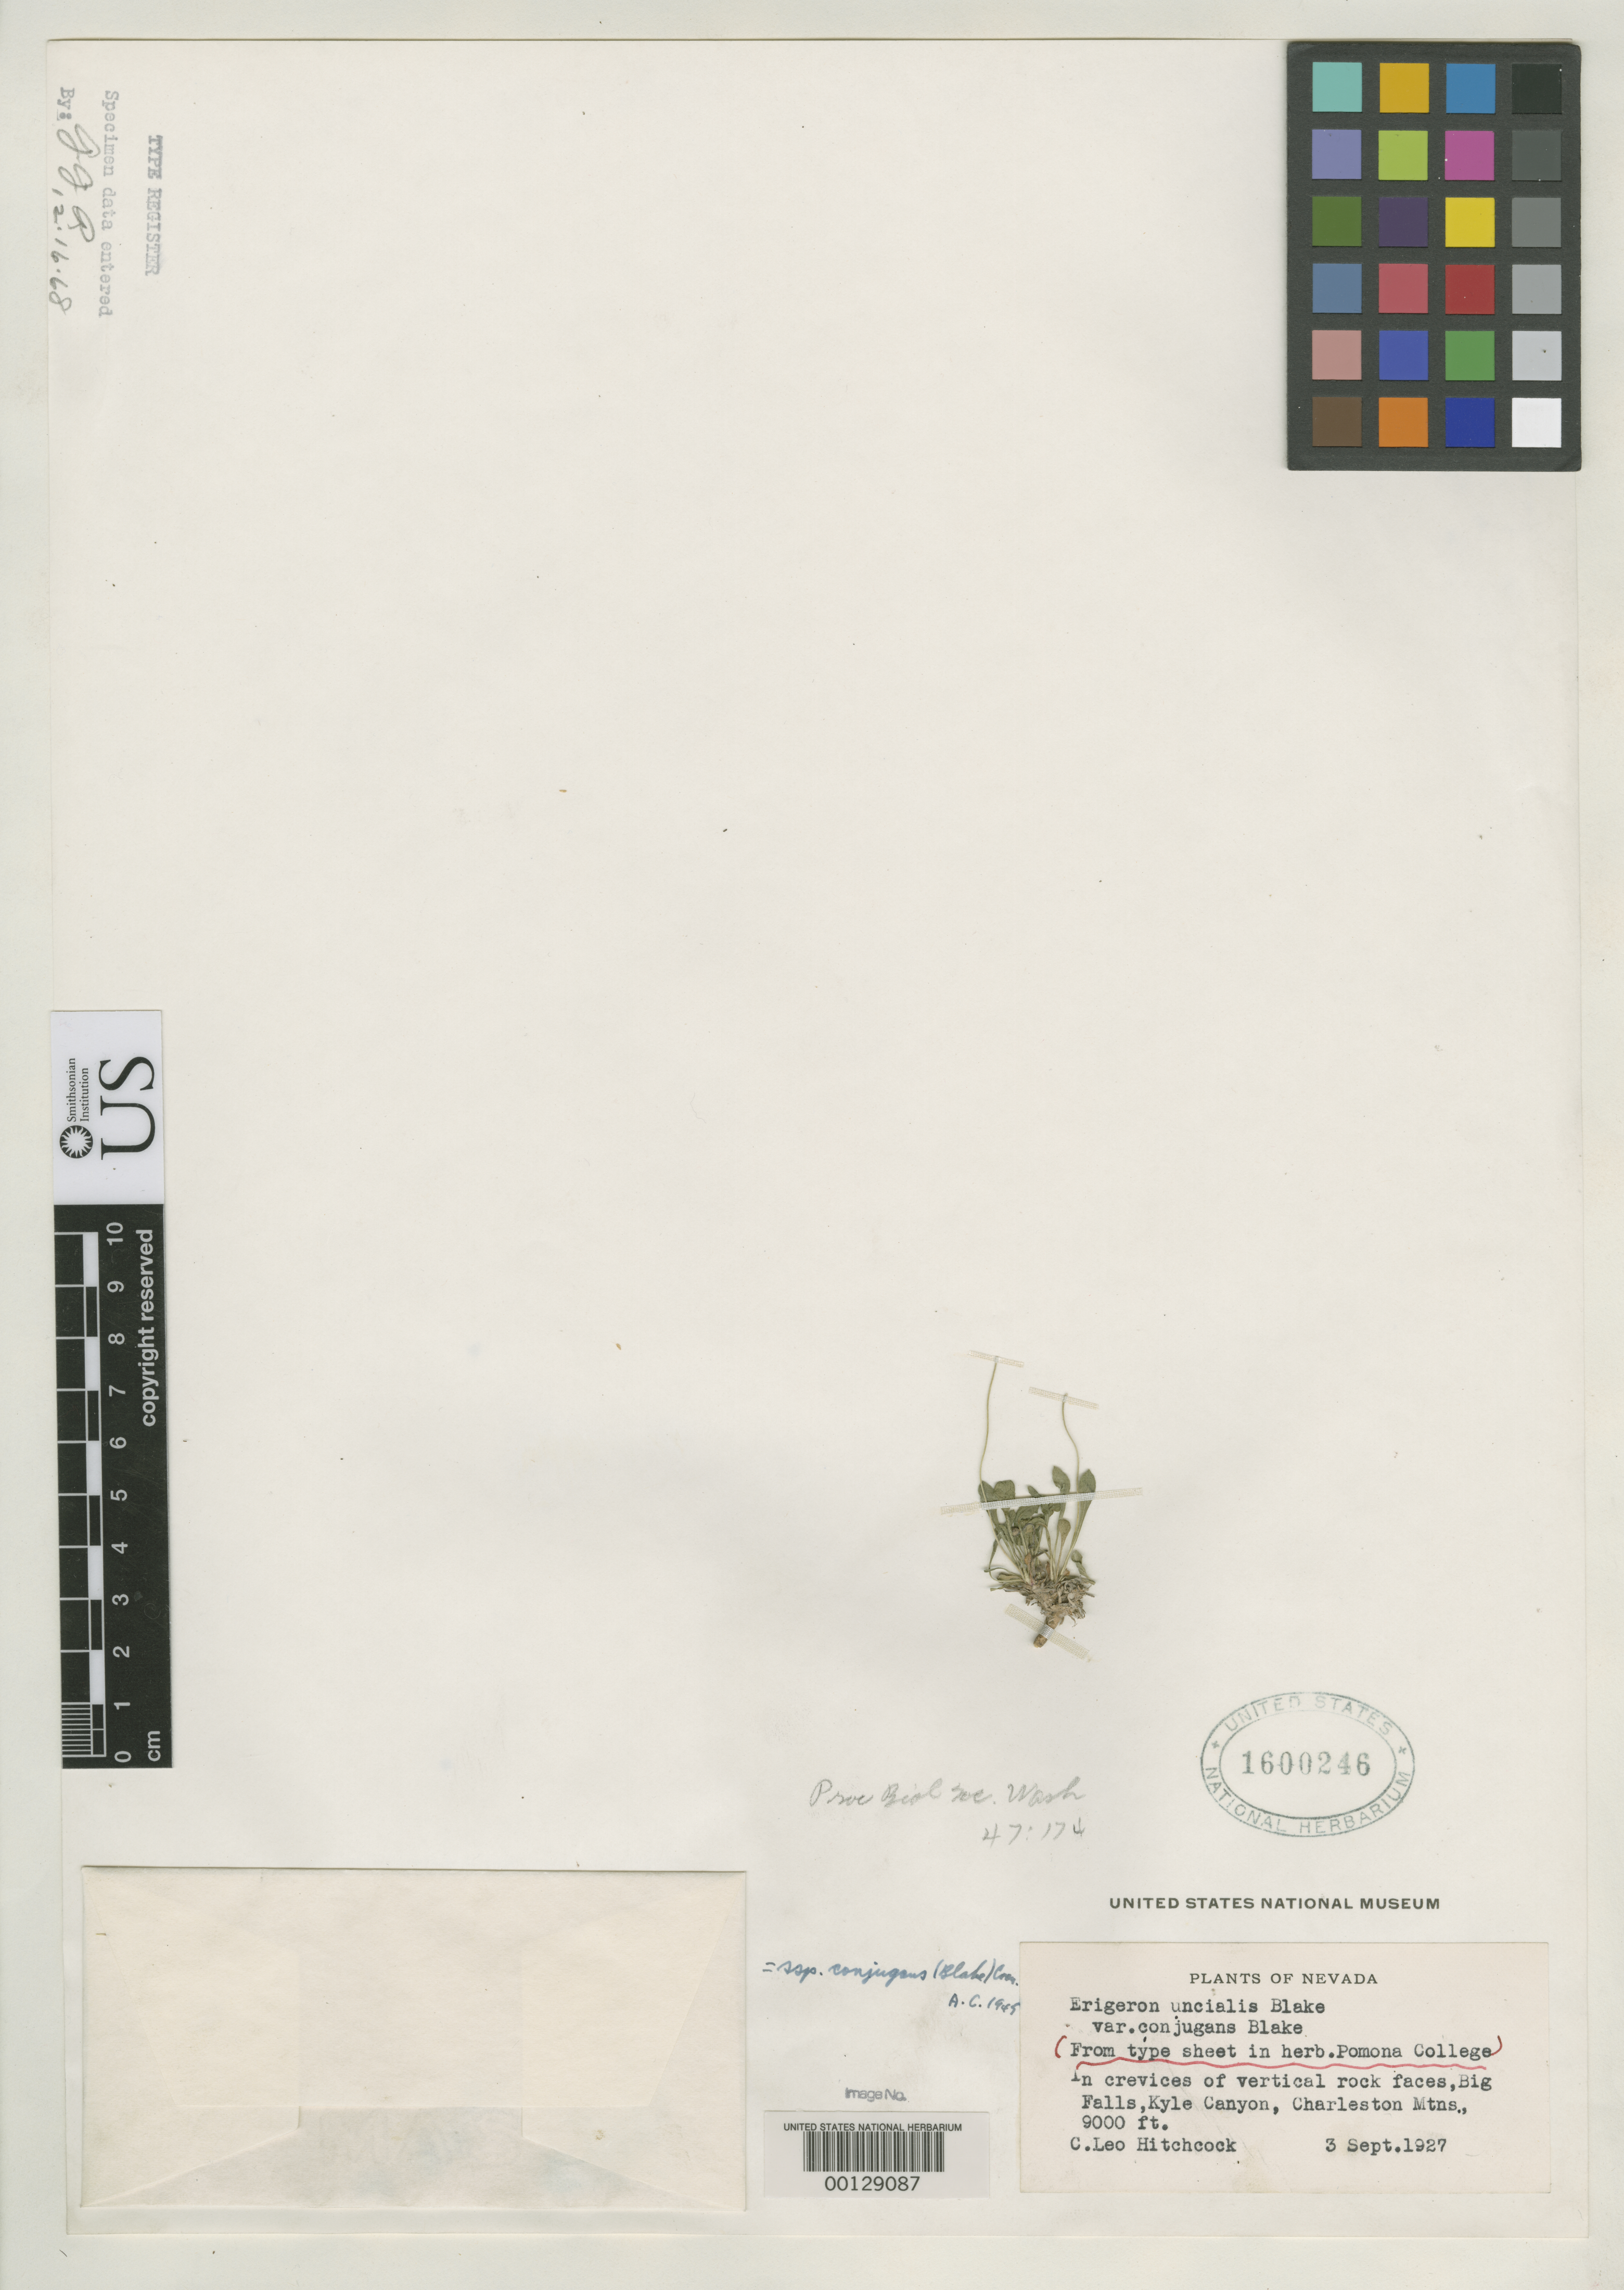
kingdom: Plantae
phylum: Tracheophyta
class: Magnoliopsida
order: Asterales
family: Asteraceae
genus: Erigeron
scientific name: Erigeron uncialis var. conjugens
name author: S.F. Blake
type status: Holotype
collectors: A. S. Hitchcock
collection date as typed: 03 Sep 1927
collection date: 1927-09-03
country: United States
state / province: Nevada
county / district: Clark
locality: Kyle Canyon, Big Falls.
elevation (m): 2745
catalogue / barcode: US 1600246